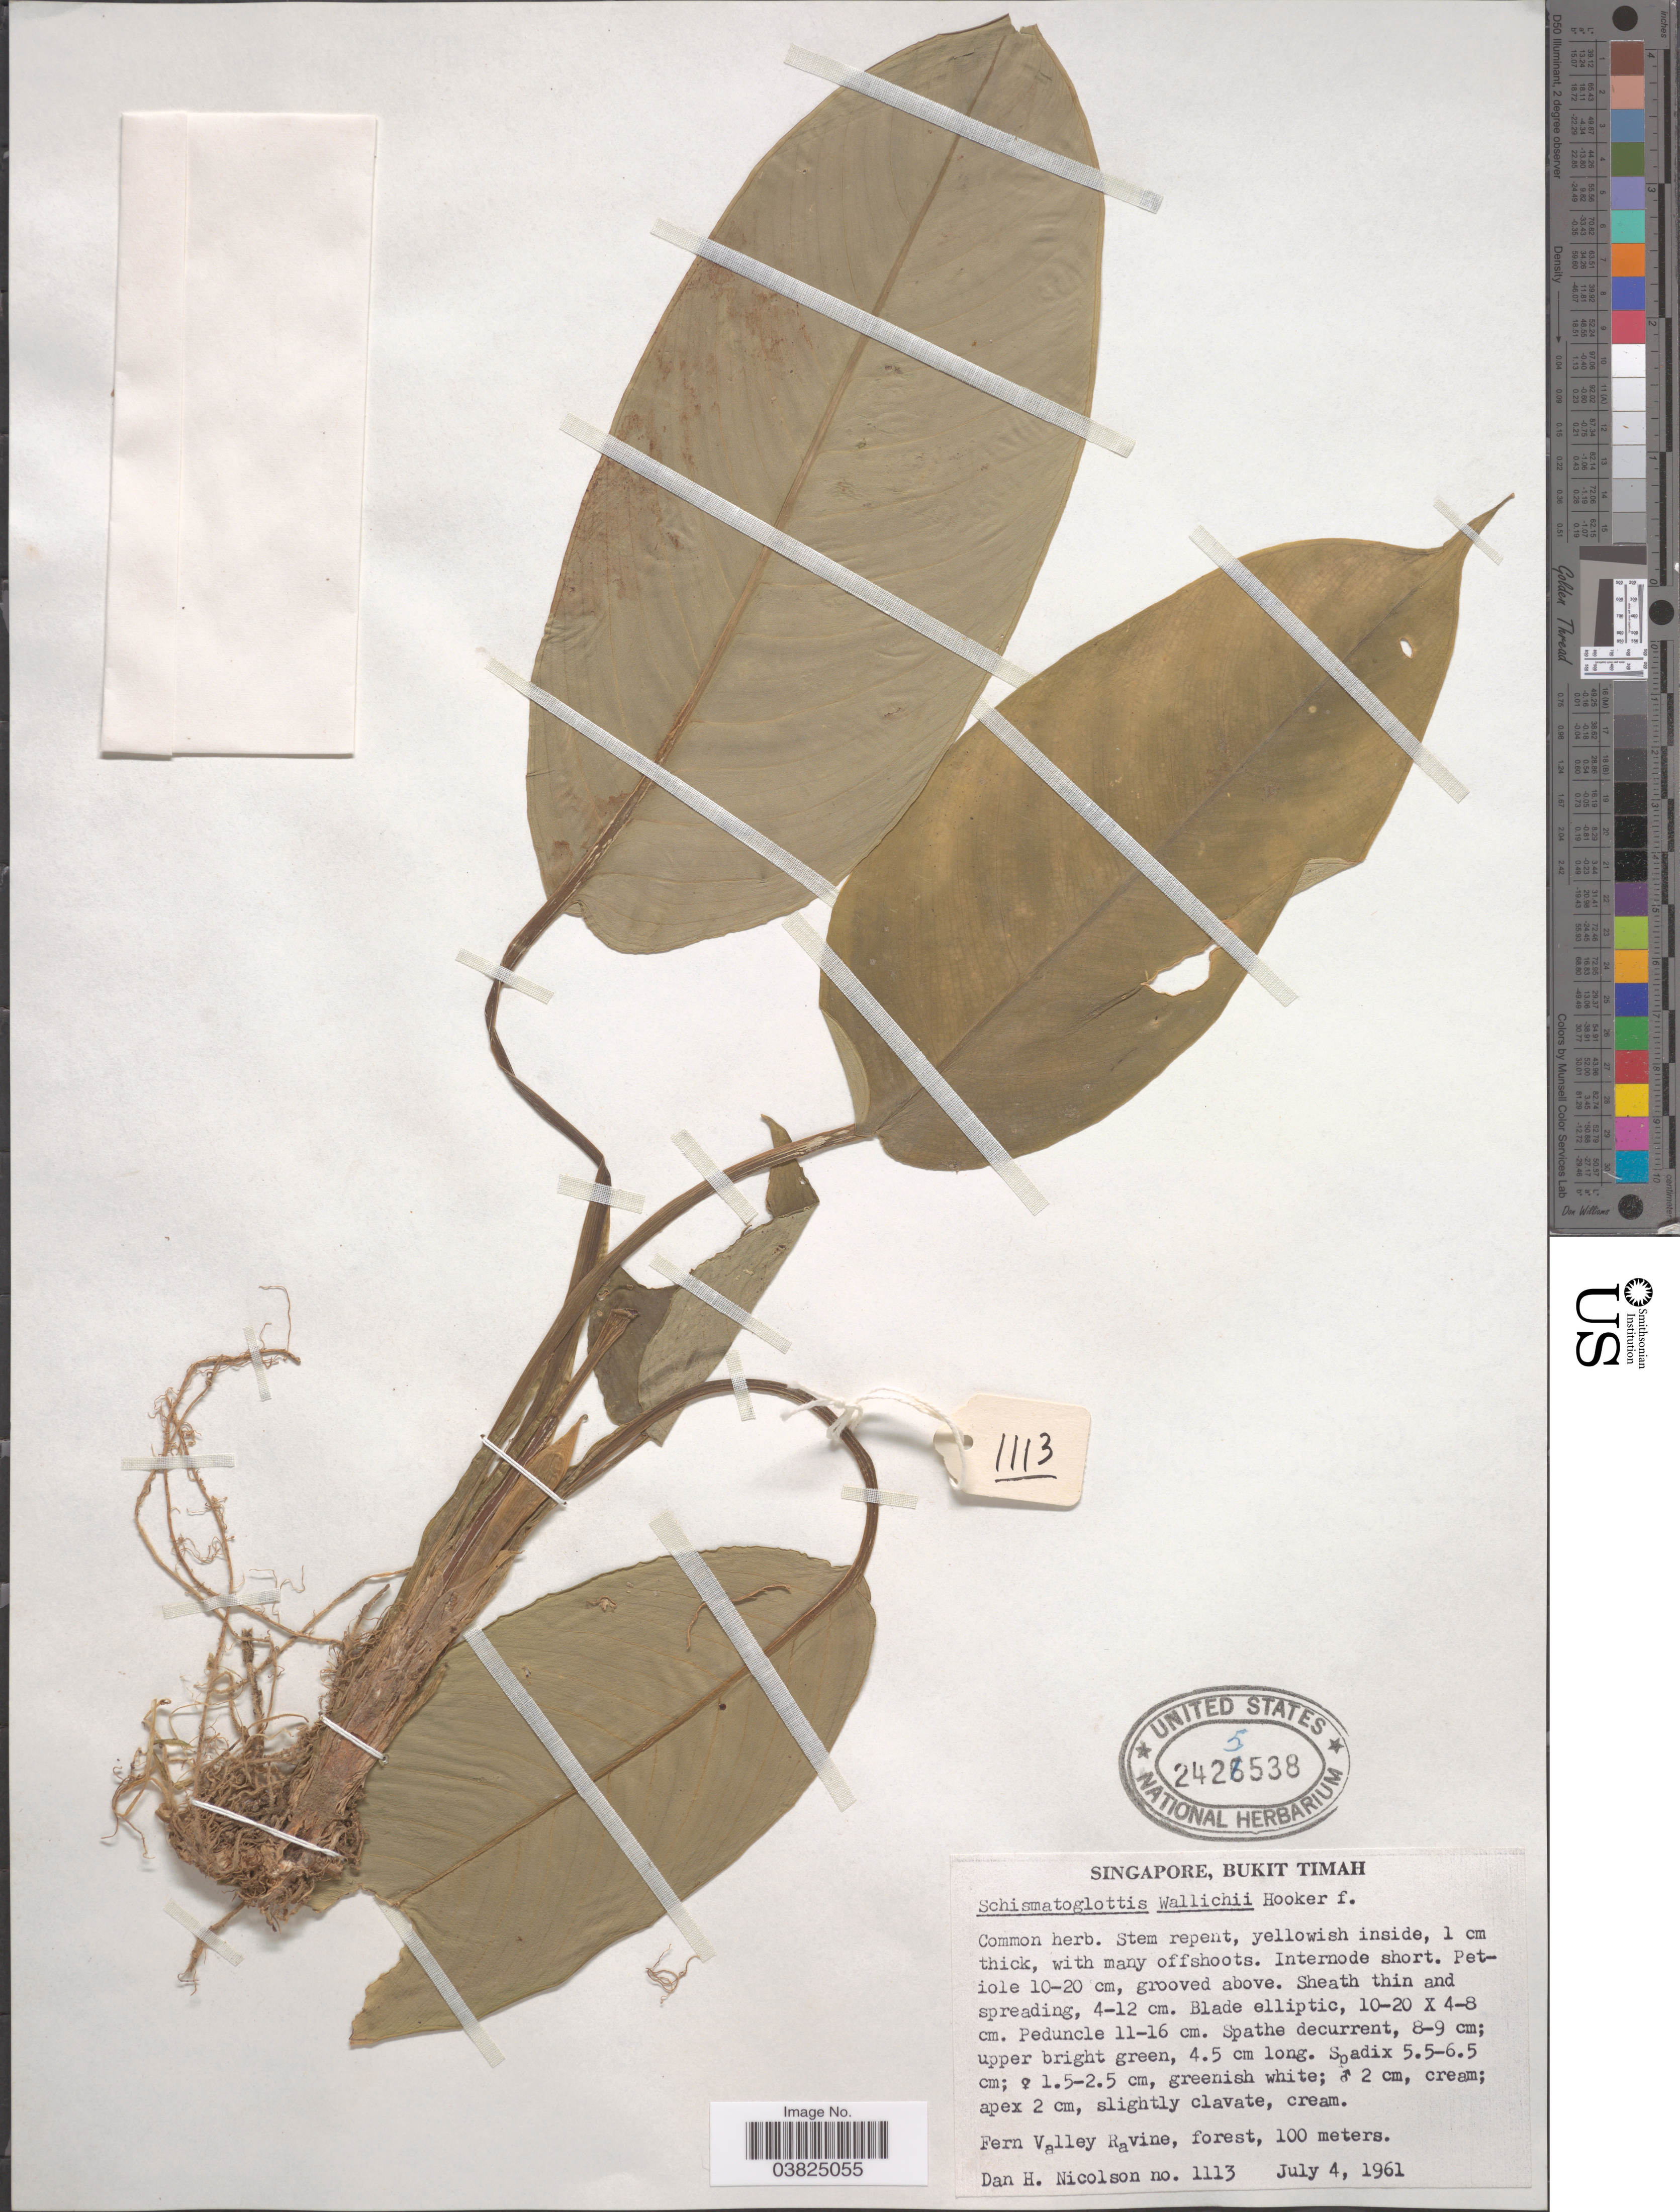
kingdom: Plantae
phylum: Tracheophyta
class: Liliopsida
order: Alismatales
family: Araceae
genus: Schismatoglottis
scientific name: Schismatoglottis wallichii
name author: Hook. f.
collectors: D. H. Nicolson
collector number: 1113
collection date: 1961-07-04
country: Singapore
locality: Bukit Timah. Fern Valley Ravine.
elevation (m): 100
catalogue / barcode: US 2425538